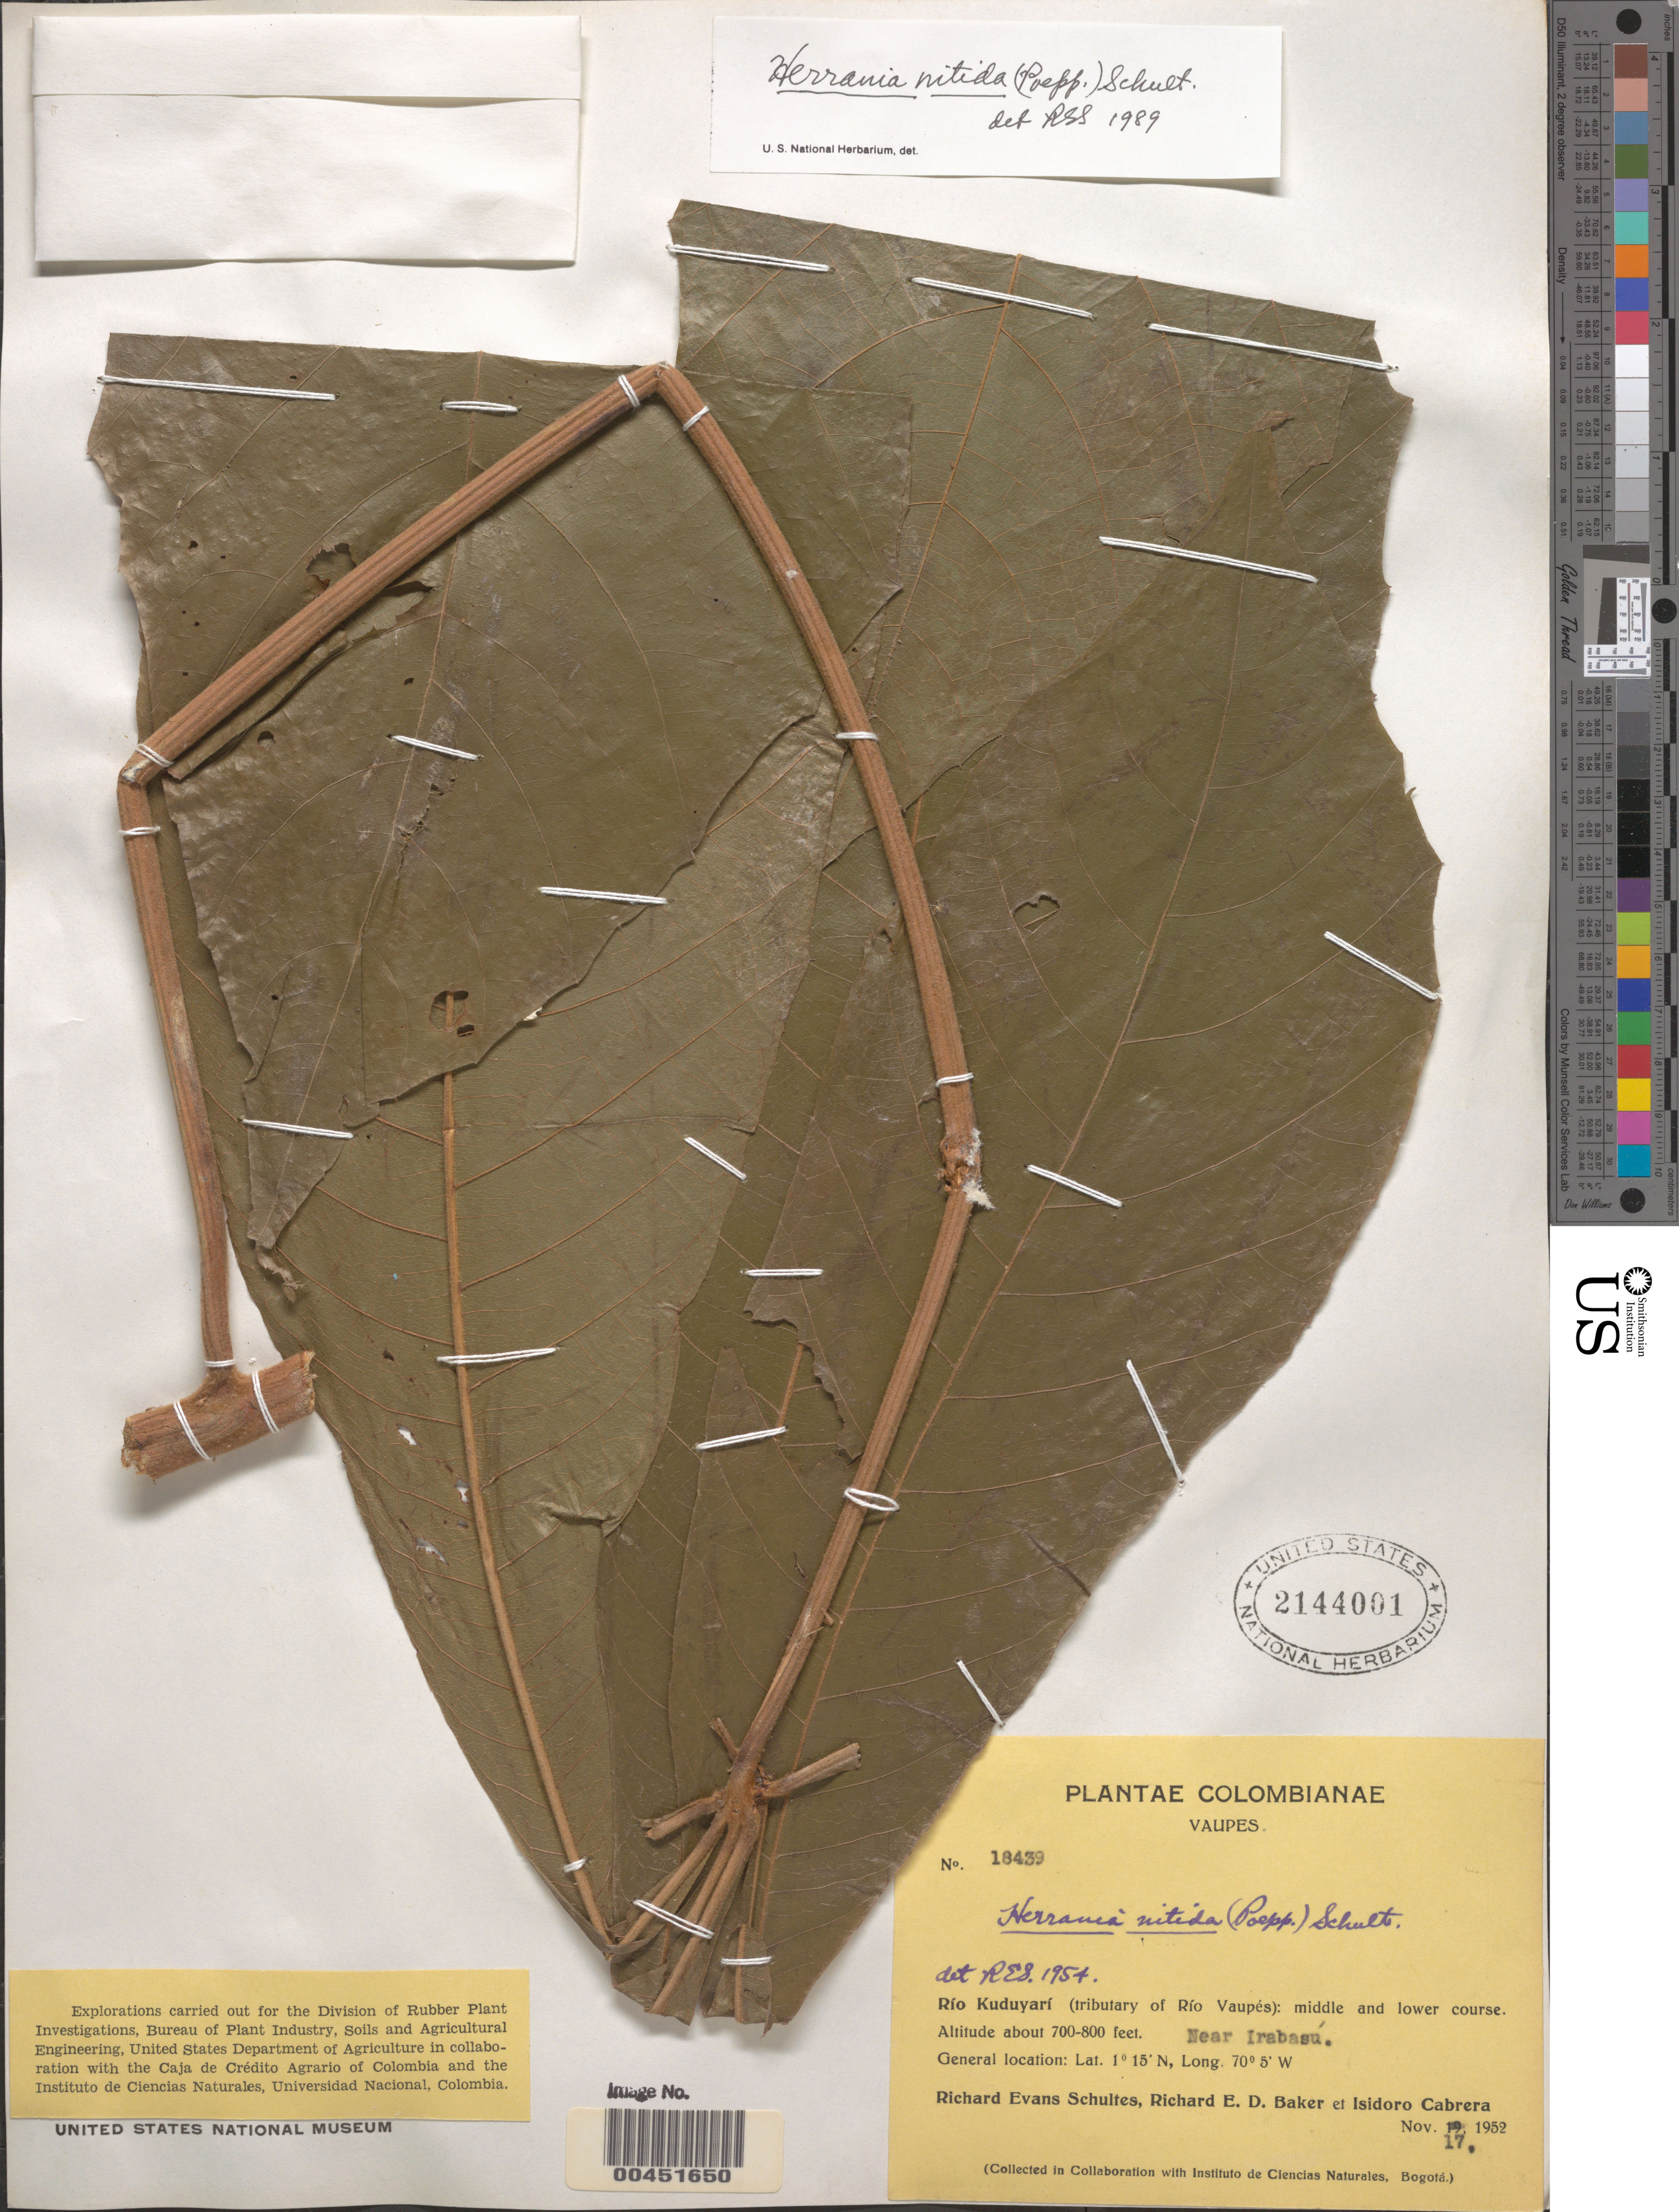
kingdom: Plantae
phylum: Tracheophyta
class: Magnoliopsida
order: Malvales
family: Malvaceae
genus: Herrania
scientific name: Herrania nitida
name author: (Poepp.) R.E. Schult.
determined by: Schultes, R. E.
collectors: R. E. Schultes, R. E. D. Baker & I. Cabrera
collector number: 18439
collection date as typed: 17 Nov 1952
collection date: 1952-11-17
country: Colombia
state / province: Vaupés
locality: Near Irabasú; Río Kuduyarí (tributary of Río Vaupés)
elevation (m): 213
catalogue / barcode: US 2144001